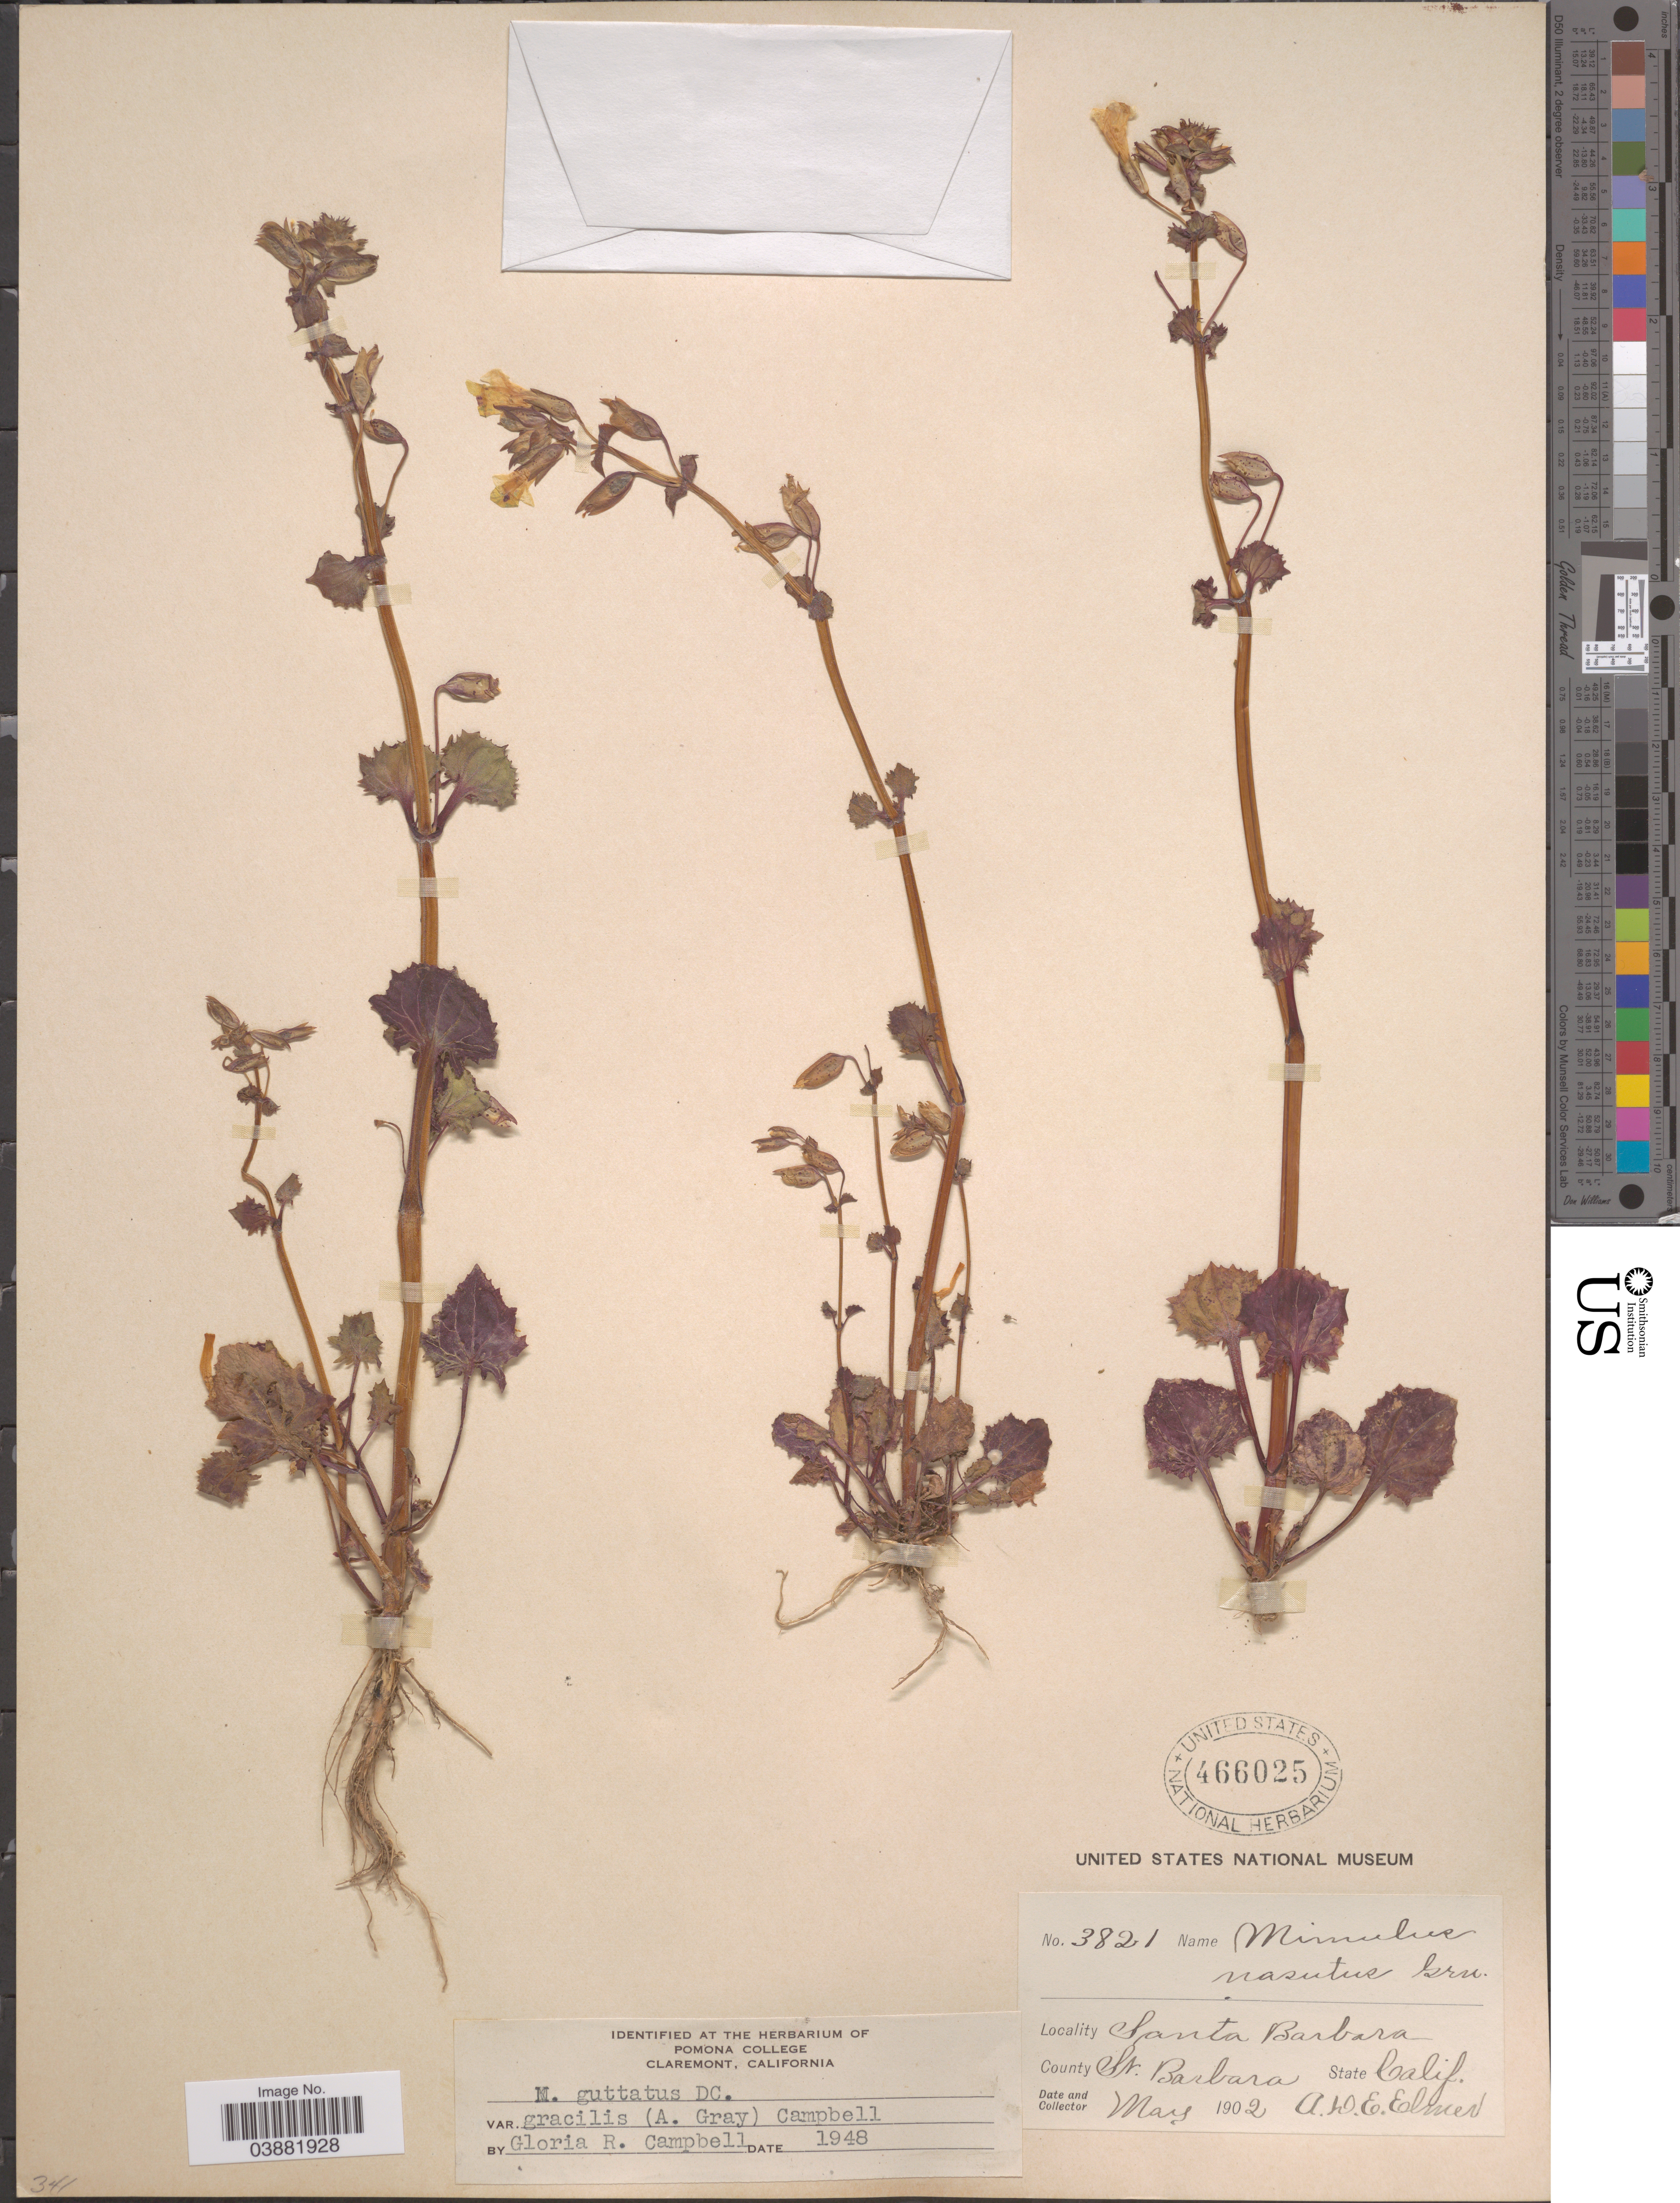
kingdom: Plantae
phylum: Tracheophyta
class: Magnoliopsida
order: Lamiales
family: Phrymaceae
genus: Mimulus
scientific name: Mimulus guttatus var. gracilis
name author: (A. Gray) G.R. Campb.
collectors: A. D. E. Elmer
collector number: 3821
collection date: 1902-05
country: United States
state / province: California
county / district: Santa Barbara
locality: Santa Barbara. County St. Barbara.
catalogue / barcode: US 466025